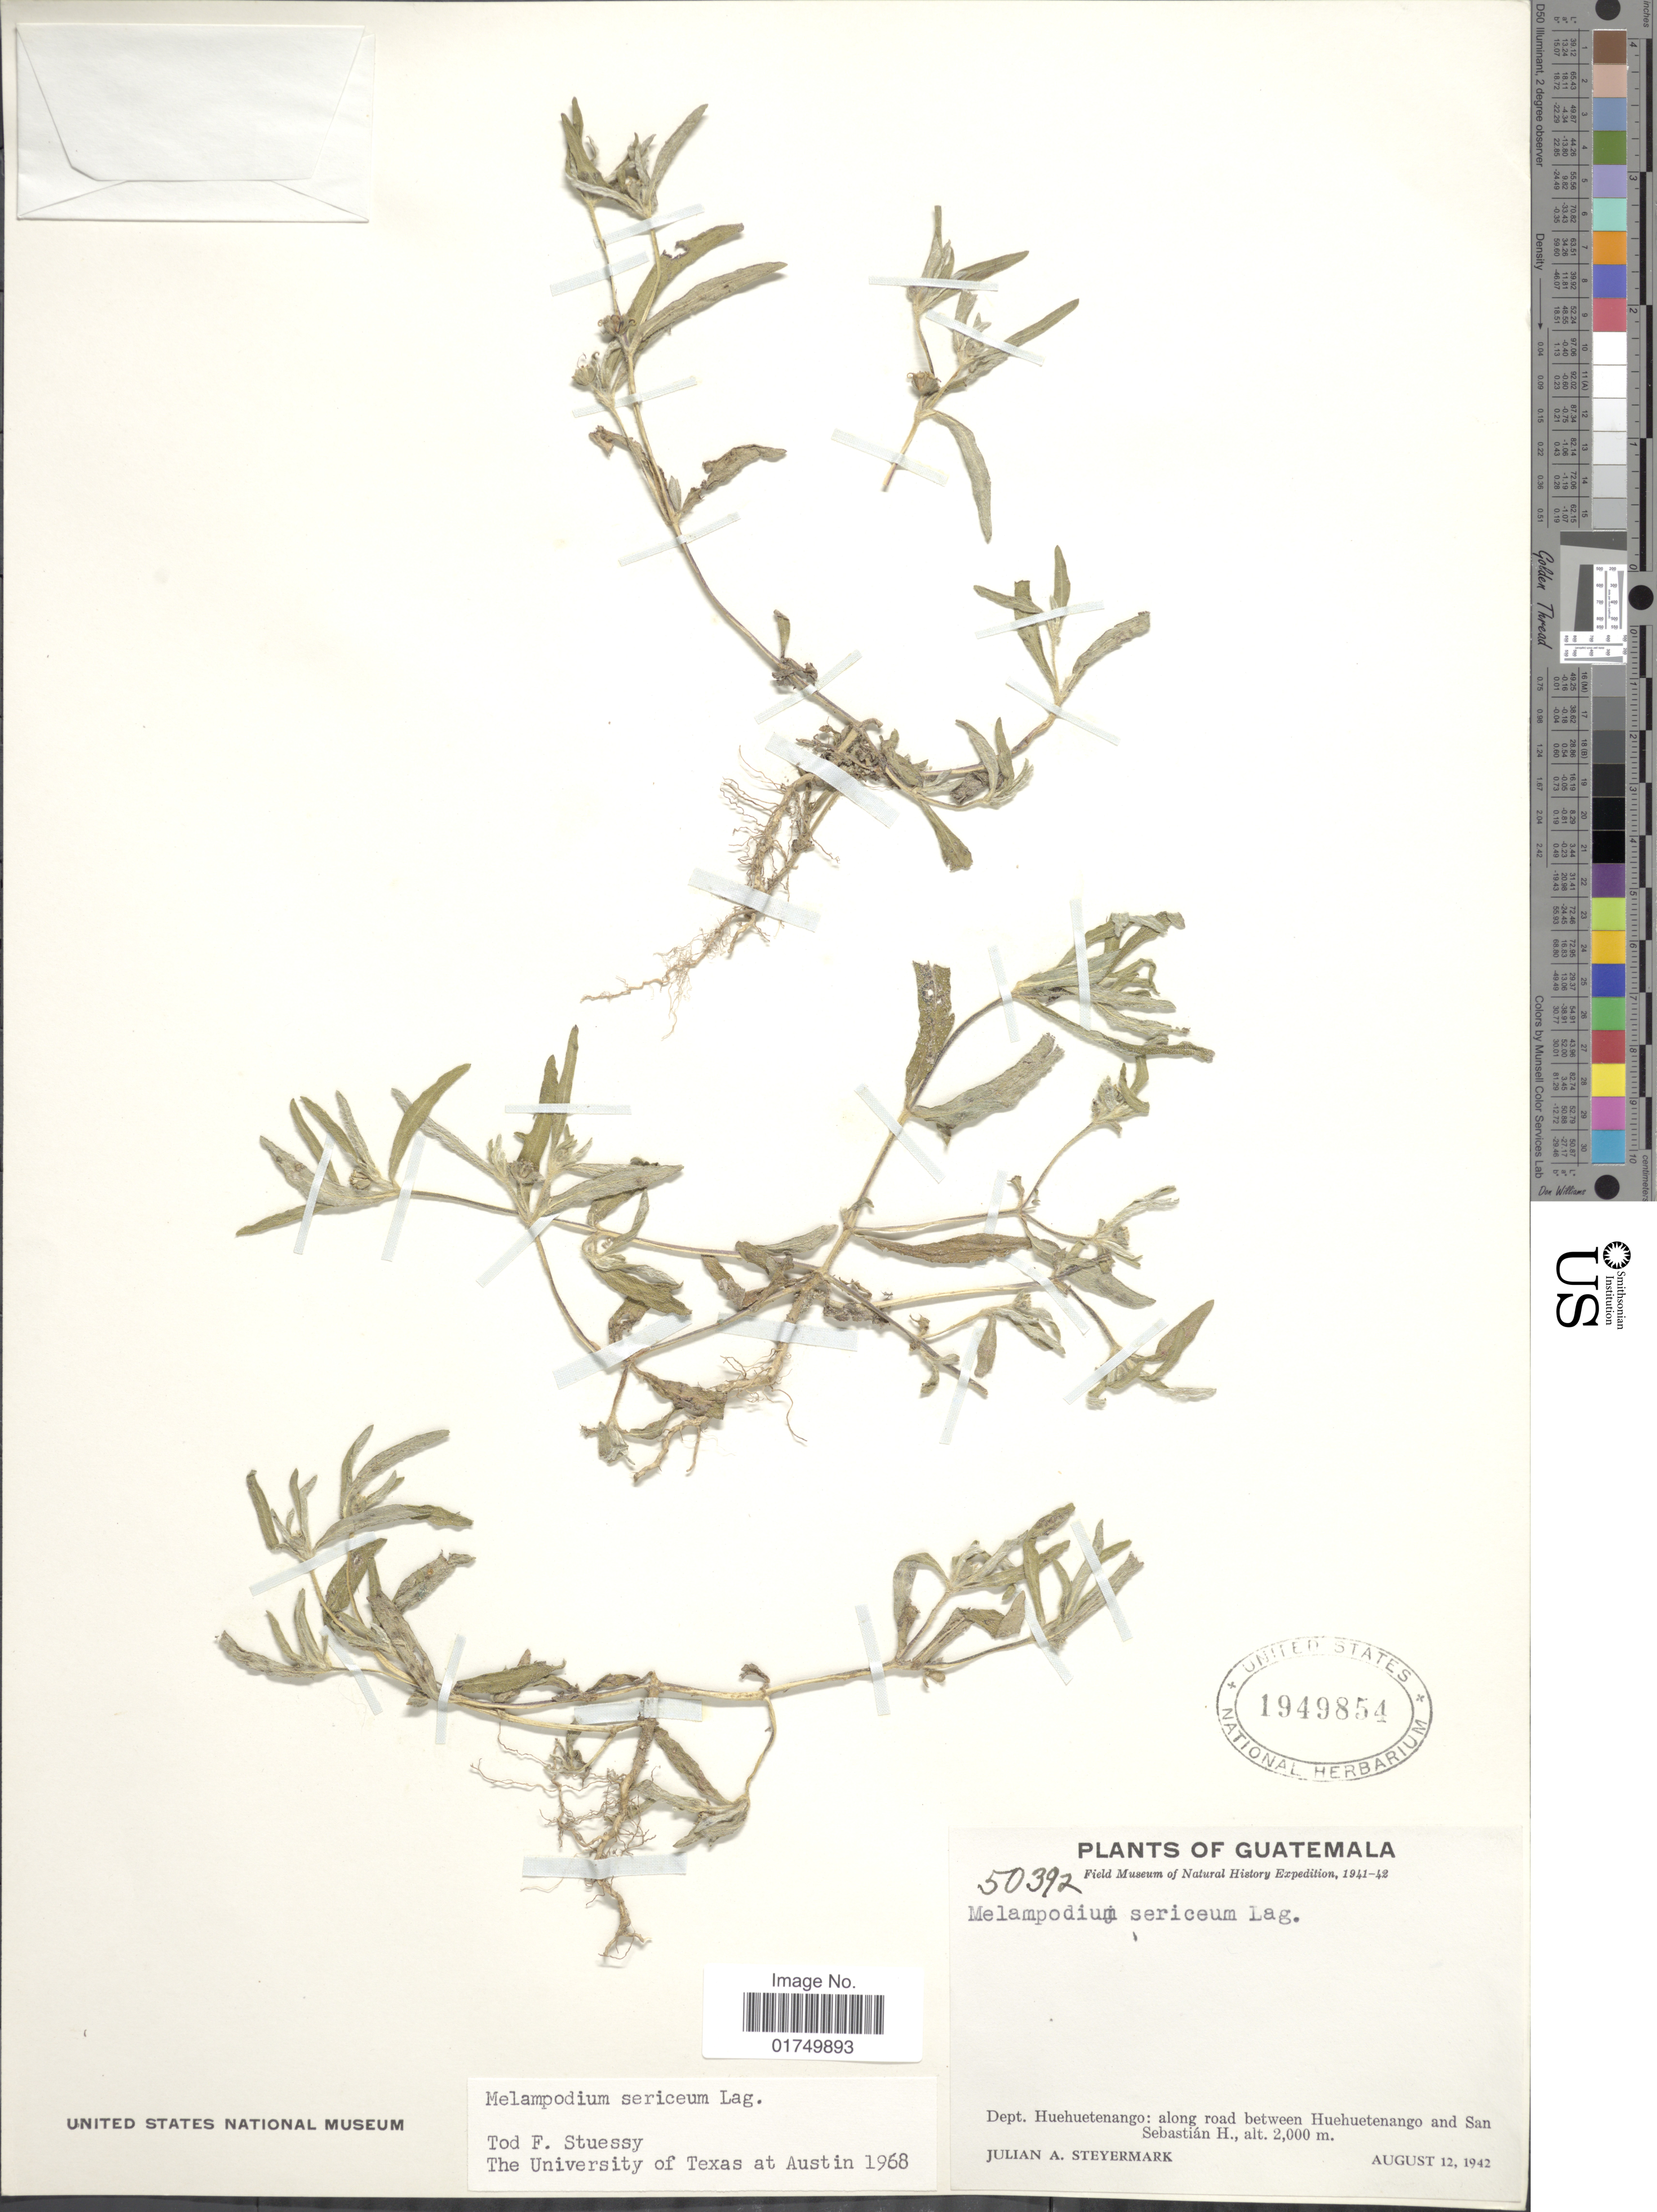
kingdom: Plantae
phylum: Tracheophyta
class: Magnoliopsida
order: Asterales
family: Asteraceae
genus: Melampodium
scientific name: Melampodium sericeum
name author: Kunth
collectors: J. Steyermark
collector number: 50392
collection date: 1942-08-12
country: Guatemala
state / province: Huehuetenango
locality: Dept. Huehuetenango: along road between Huehuetenango and San Sebastián H.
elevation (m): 2000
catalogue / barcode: US 1949854